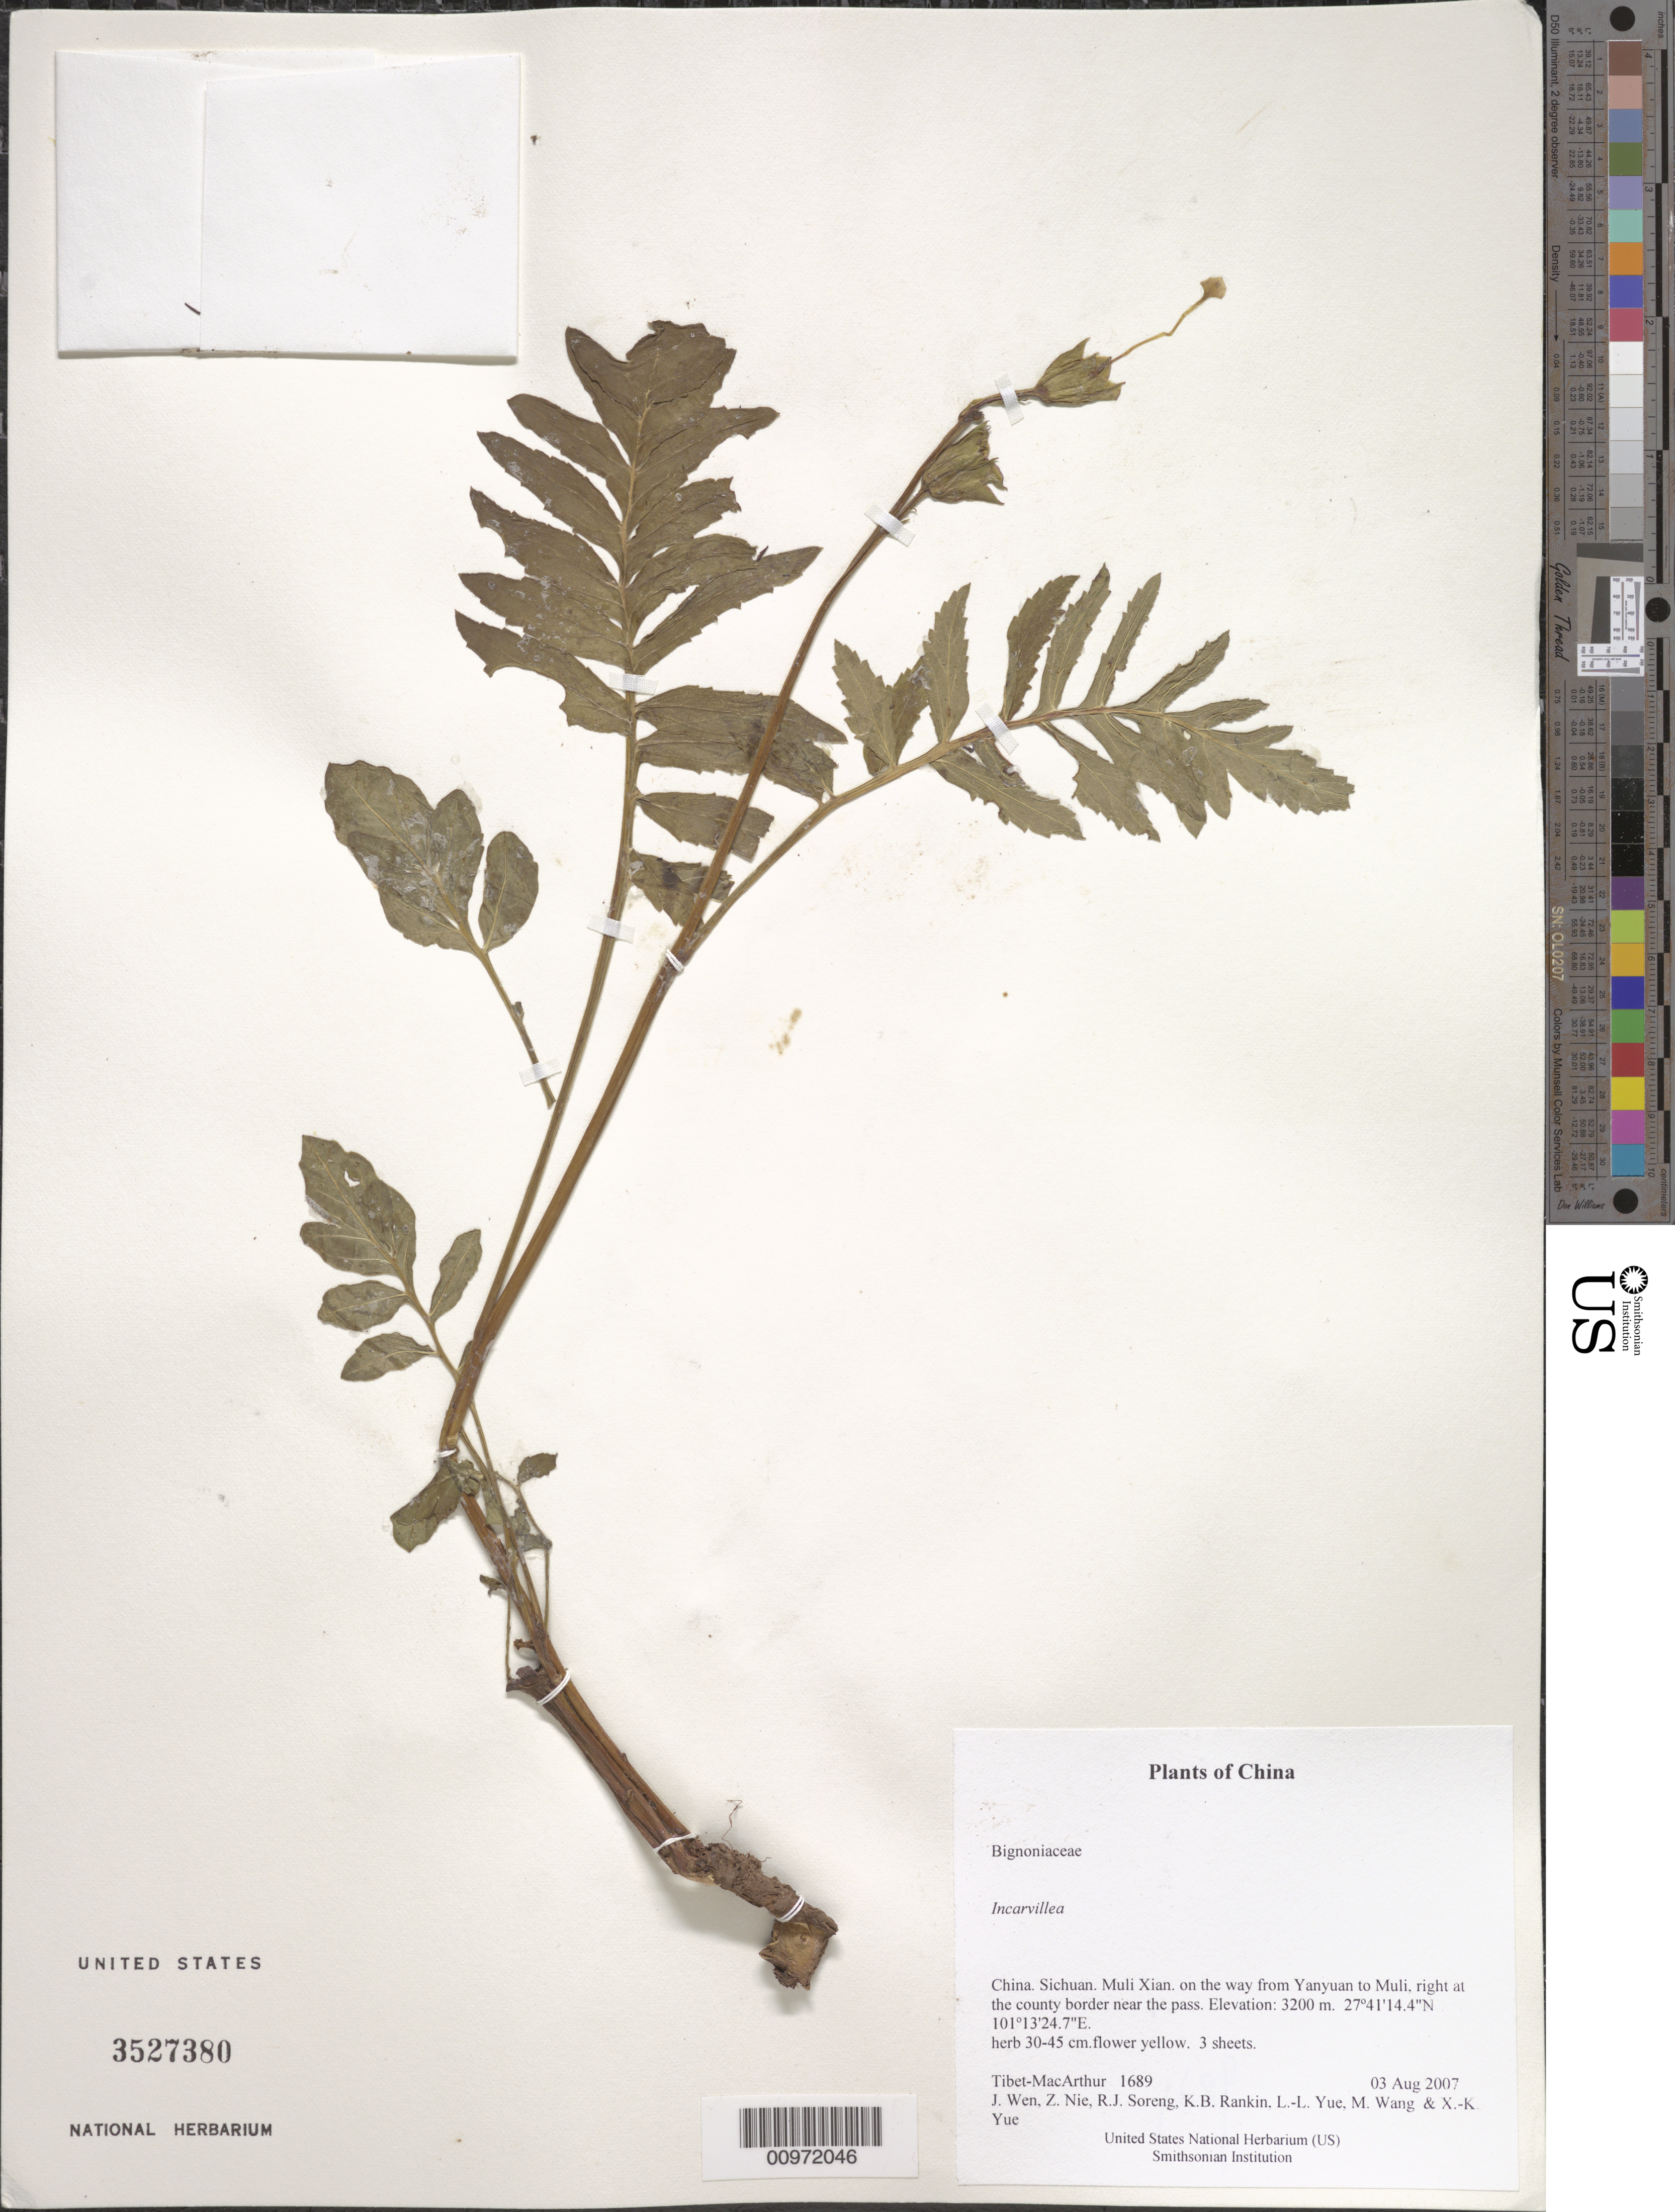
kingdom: Plantae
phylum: Tracheophyta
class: Magnoliopsida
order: Lamiales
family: Bignoniaceae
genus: Incarvillea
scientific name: Incarvillea sp.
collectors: Tibet-MacArthur, J. Wen, Z. Nie, R. J. Soreng, K. Rankin, L. Yue, M. Wang & X. Yue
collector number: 1689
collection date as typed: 03 Aug 2007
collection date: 2007-08-03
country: China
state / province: Sichuan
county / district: Muli Xian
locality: on the way from Yanyuan to Muli, right at the county border near the pass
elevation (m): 3200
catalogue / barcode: US 3527380